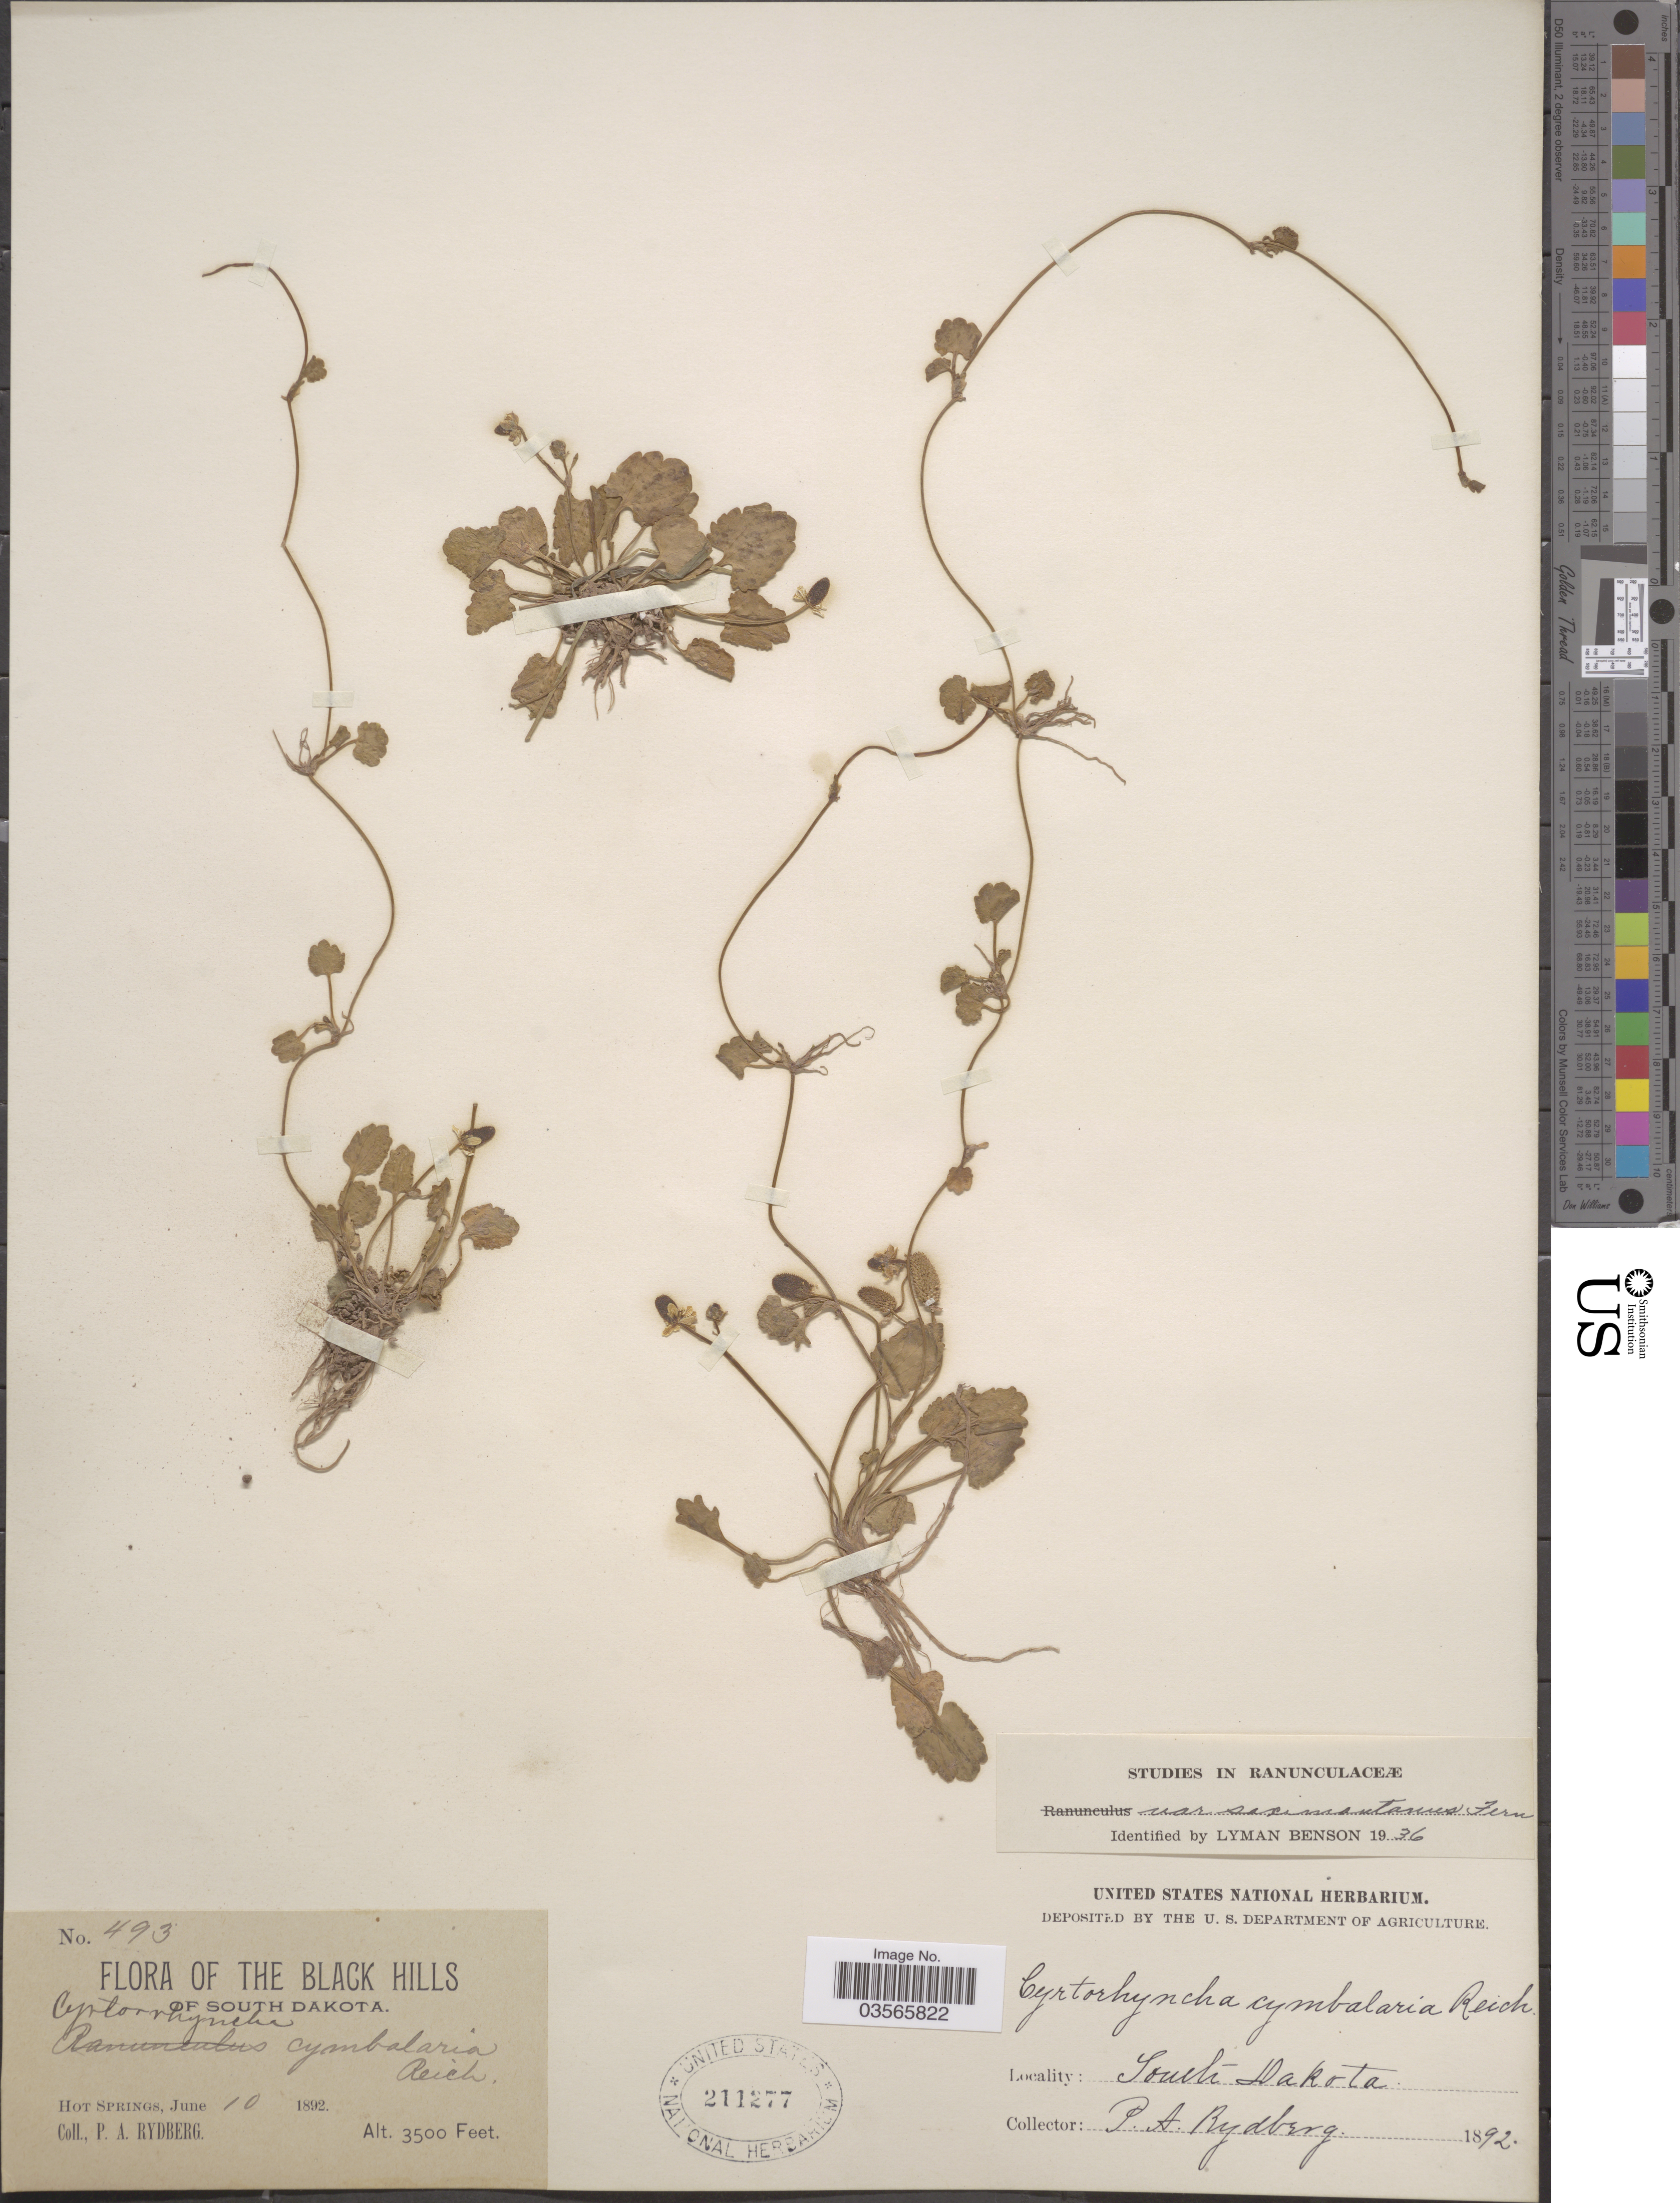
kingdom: Plantae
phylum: Tracheophyta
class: Magnoliopsida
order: Ranunculales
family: Ranunculaceae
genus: Halerpestes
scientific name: Halerpestes cymbalaria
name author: (Pursh) Greene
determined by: Strong, M. T., (US), Smithsonian Institution - National Museum of Natural History (UNITED STATES)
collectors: P. A. Rydberg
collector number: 493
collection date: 1892-06-10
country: United States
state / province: South Dakota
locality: The Black Hills. Hot Springs.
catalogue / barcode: US 211277